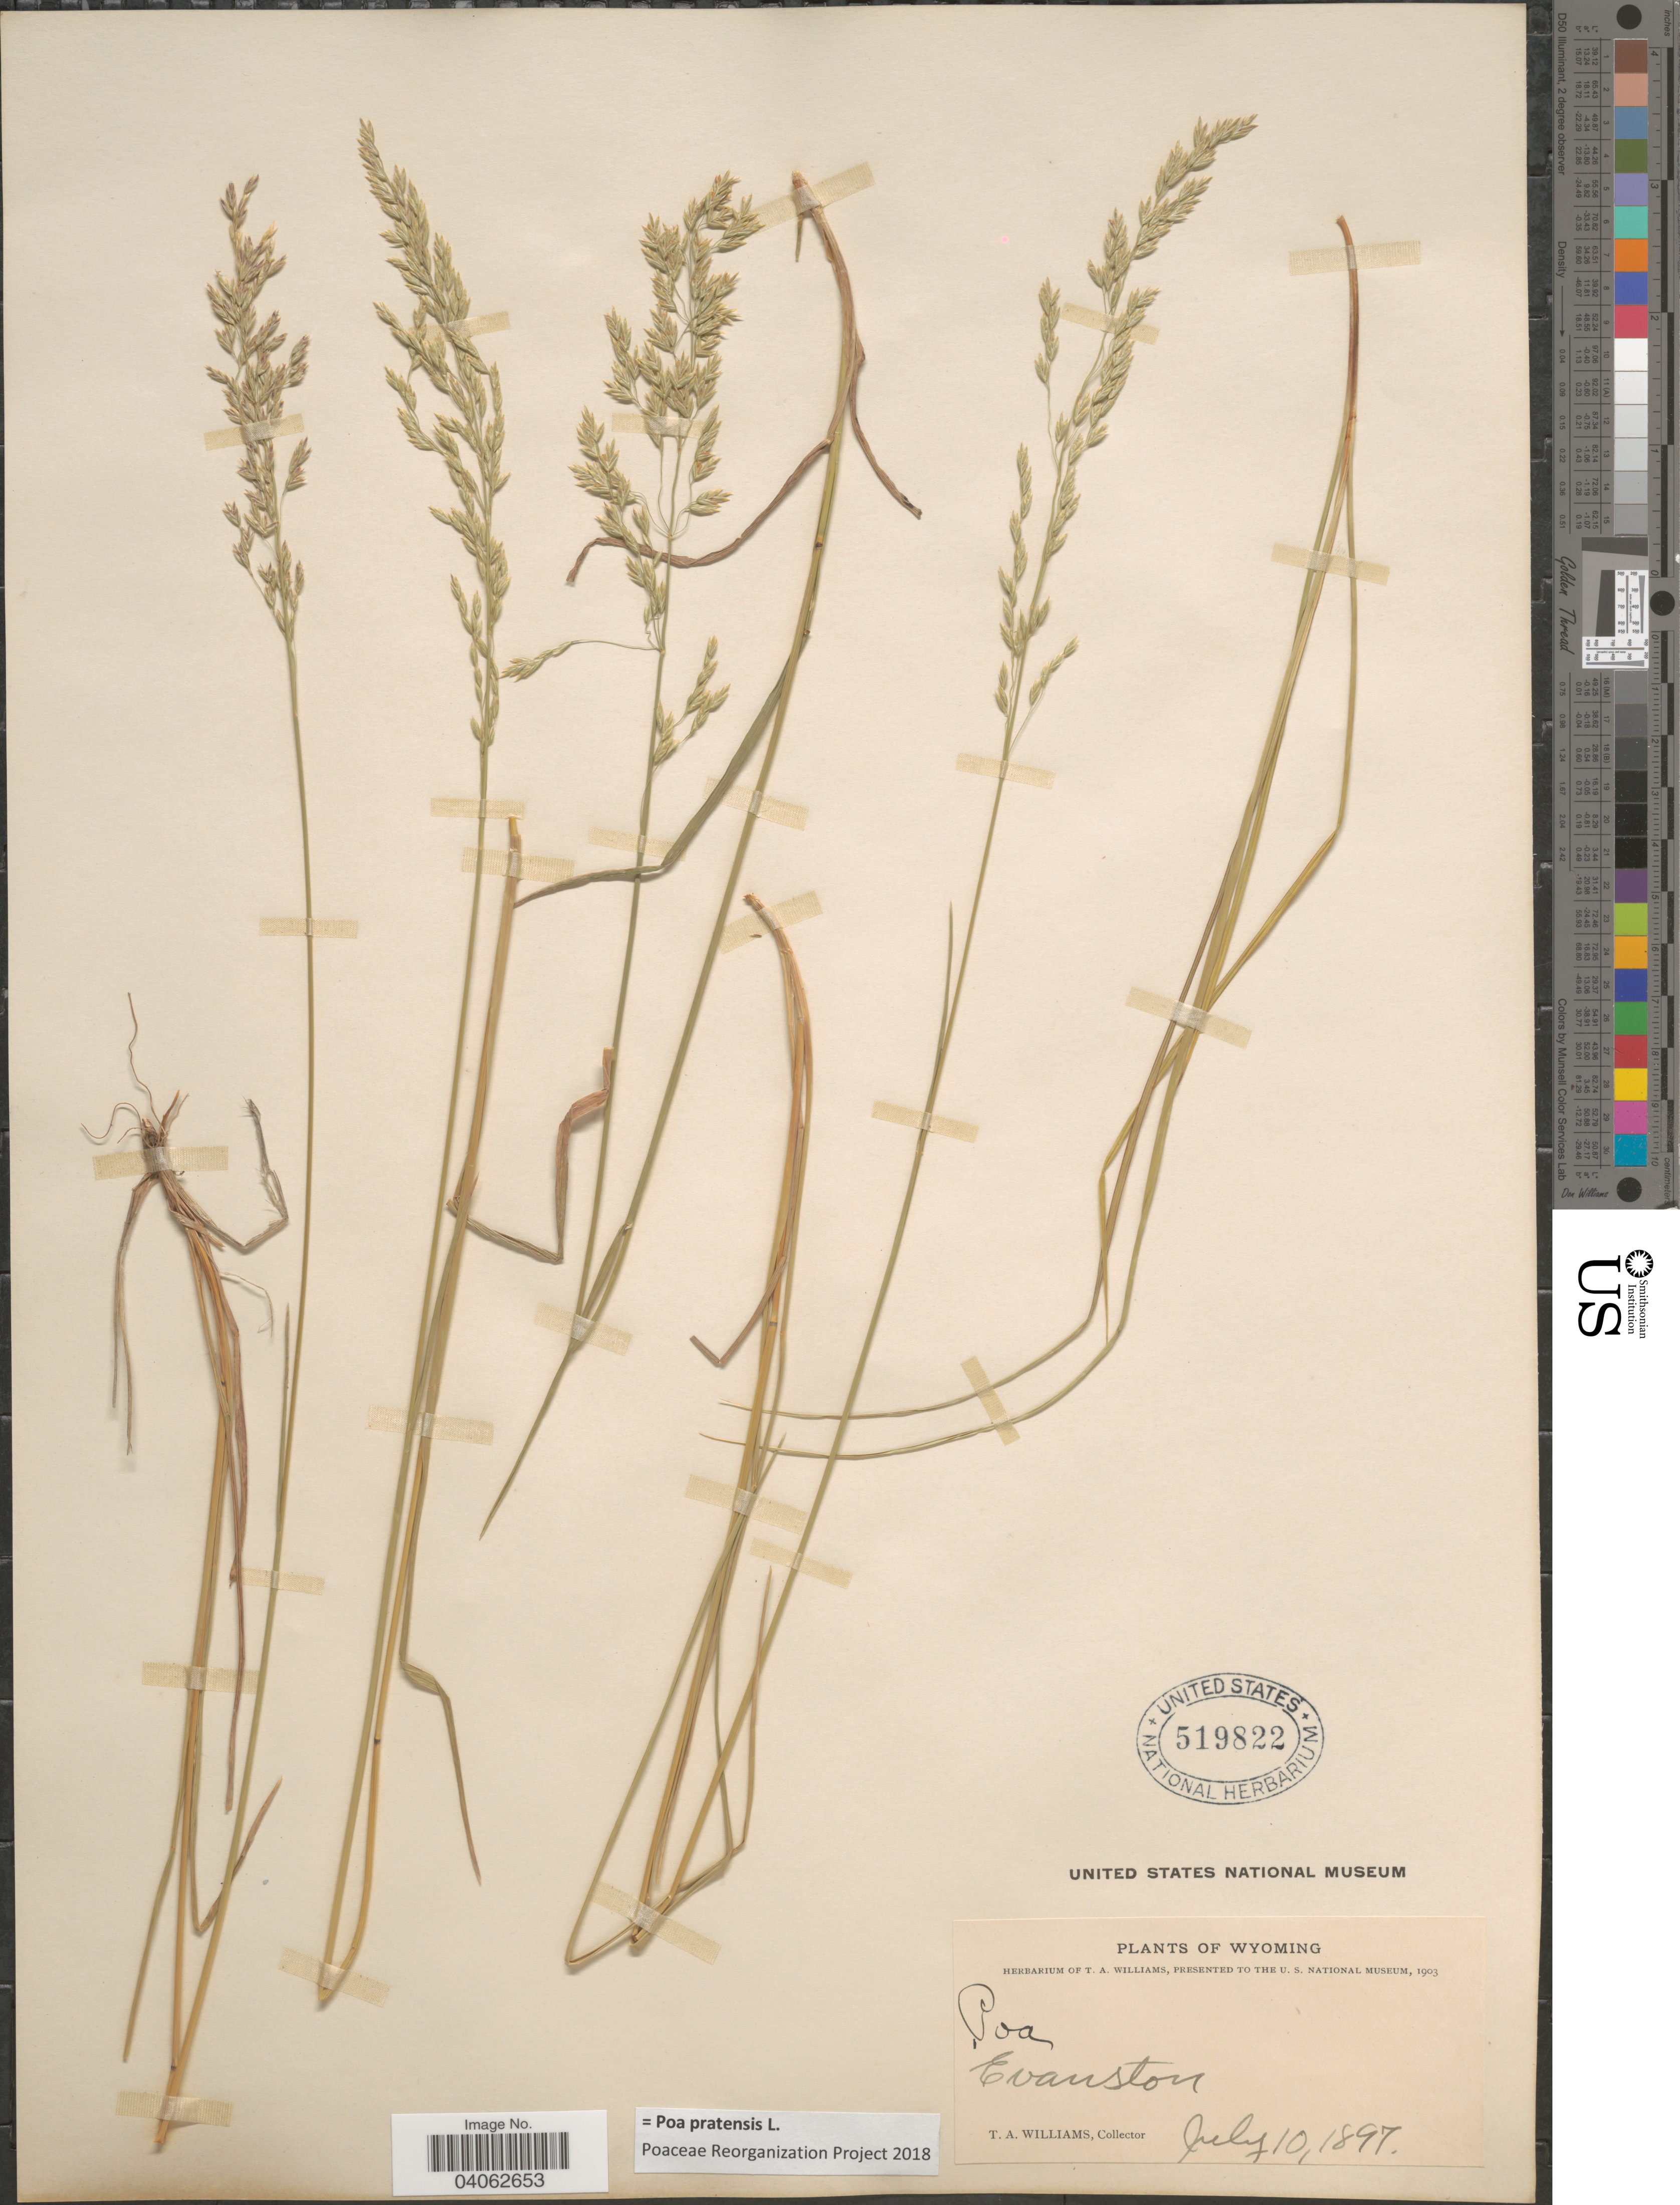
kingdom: Plantae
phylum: Tracheophyta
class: Liliopsida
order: Poales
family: Poaceae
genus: Poa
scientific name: Poa pratensis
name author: L.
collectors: T. Williams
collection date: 1897-07-10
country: United States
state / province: Wyoming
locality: Evanston.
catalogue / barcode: US 519822